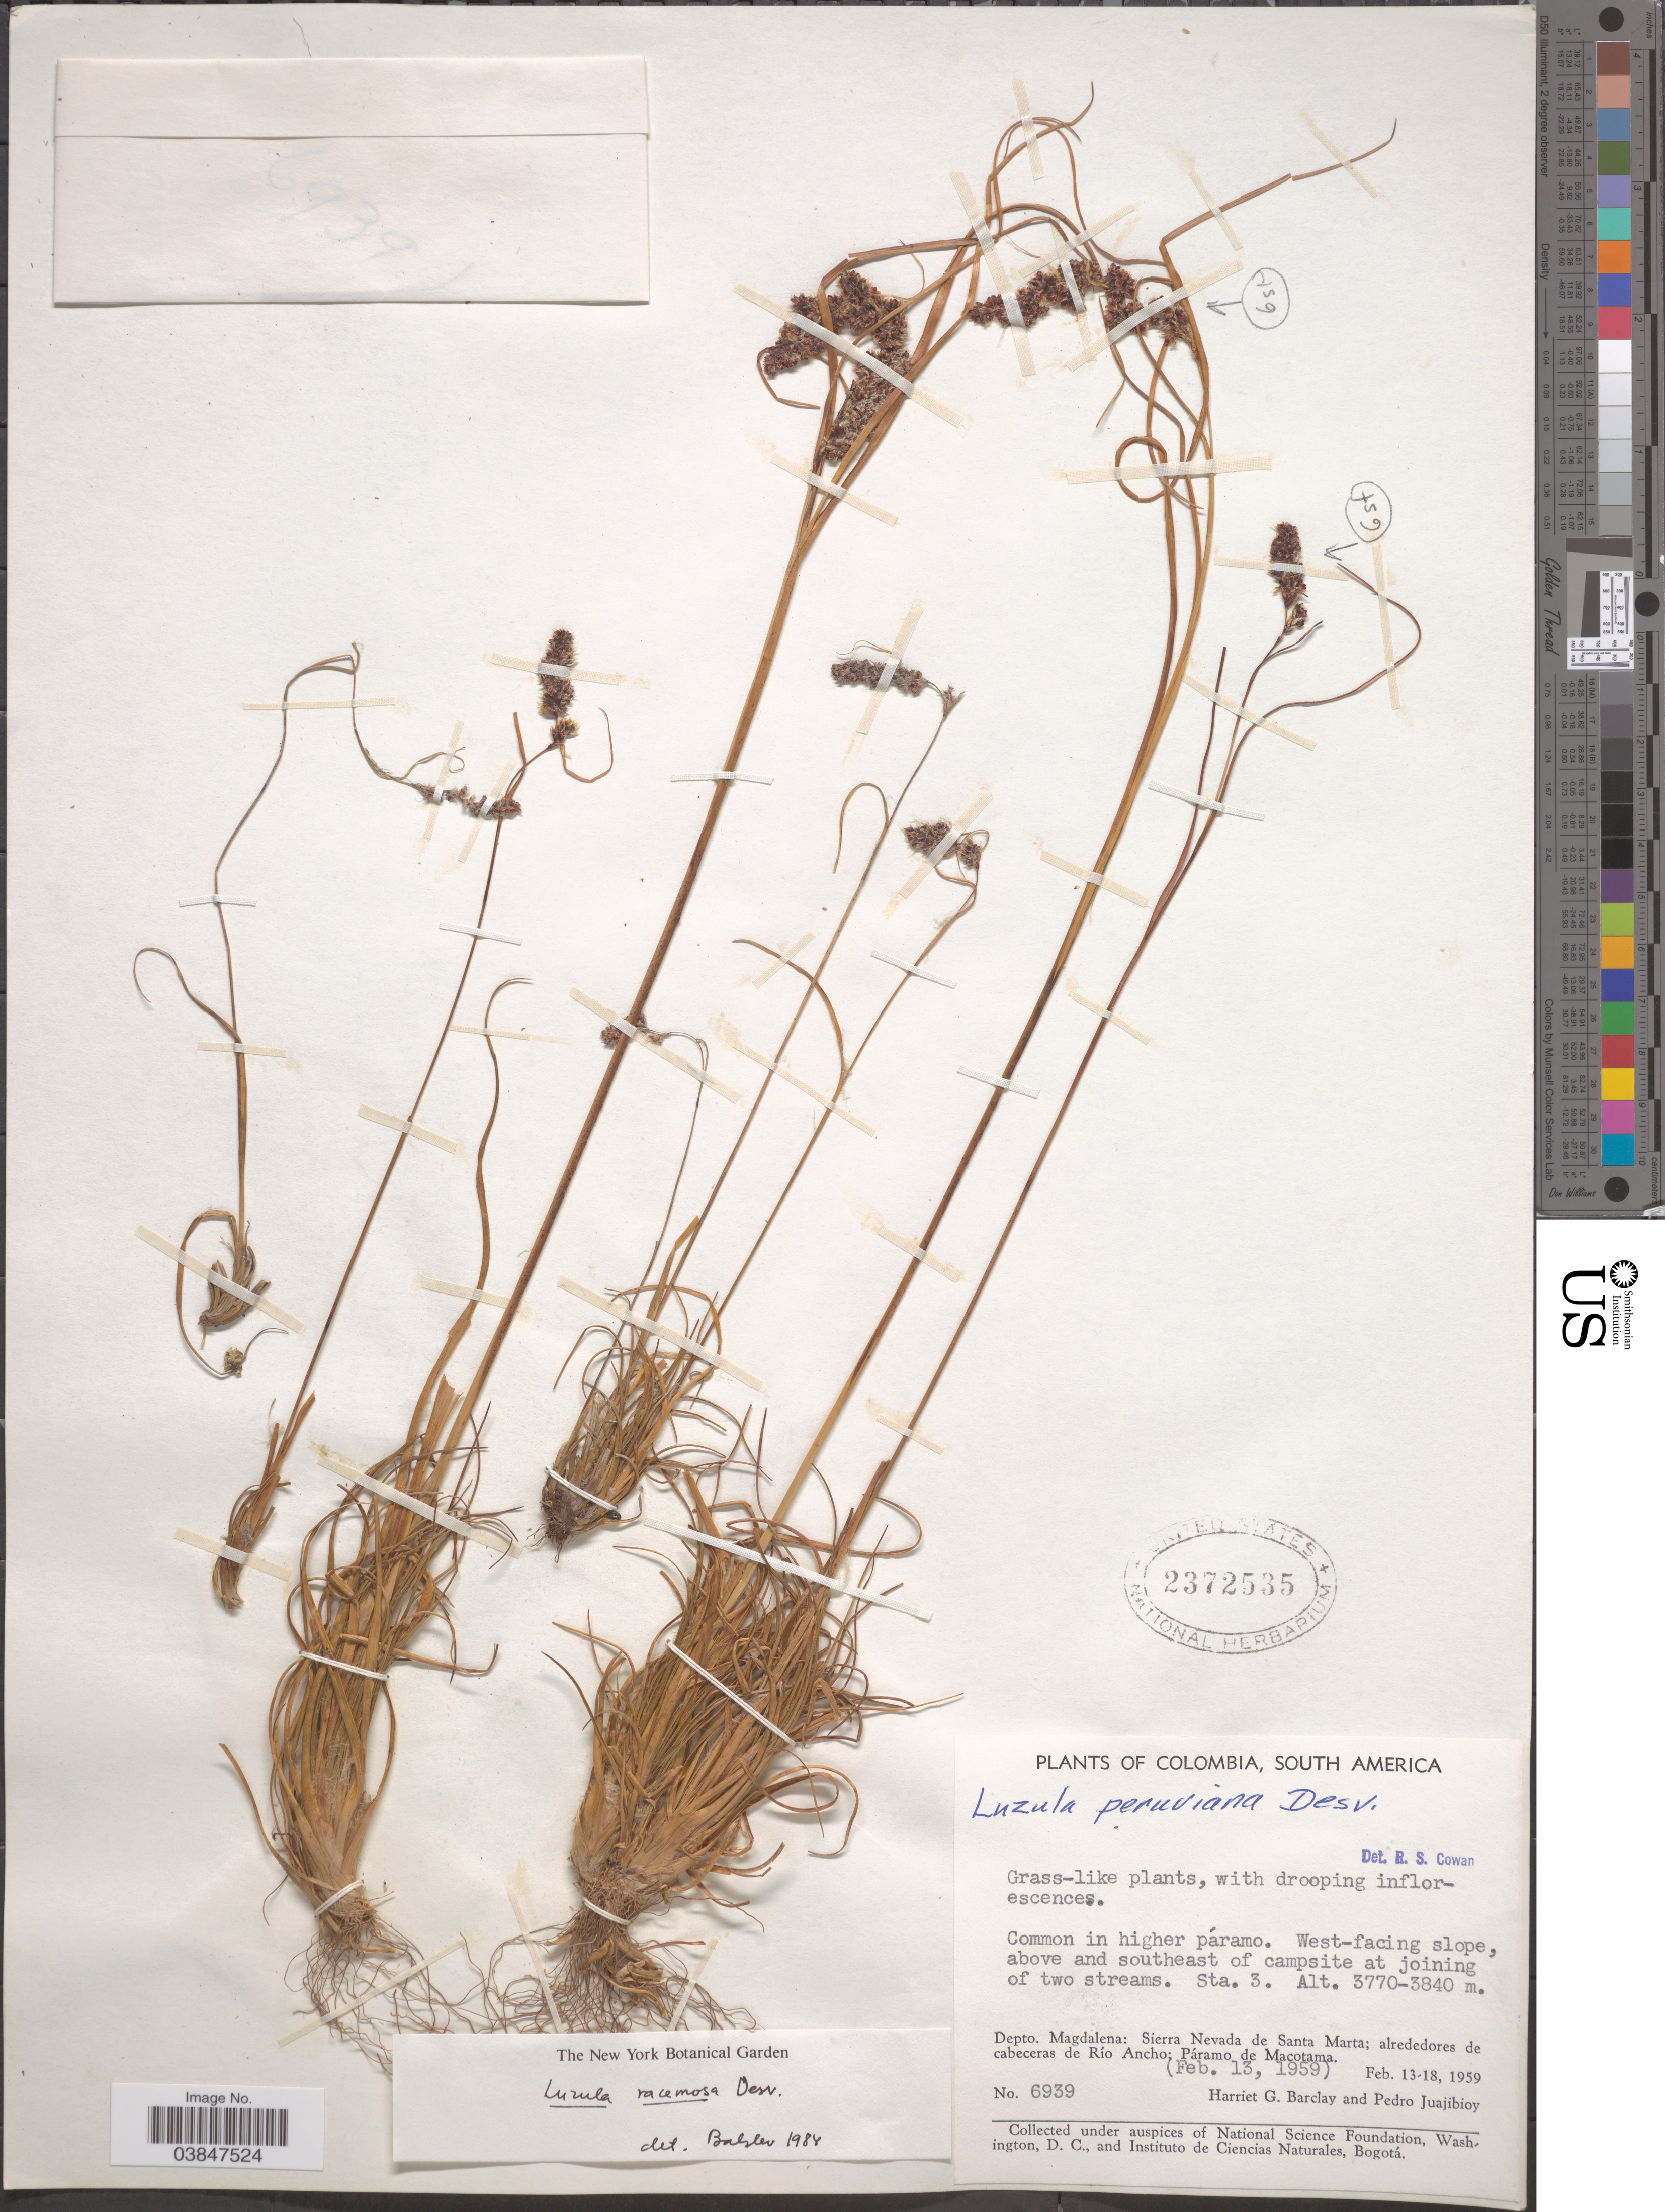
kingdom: Plantae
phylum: Tracheophyta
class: Liliopsida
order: Poales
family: Juncaceae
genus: Luzula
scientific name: Luzula racemosa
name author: Desv.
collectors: H. G. Barclay & P. Juajibioy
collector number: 6939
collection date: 1959-02-13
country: Colombia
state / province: Magdalena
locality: West-facing slope, above and southeast of campsite at joining of two streams. Sta. 3. Depto. Magdalena: Sierra Nevada de Santa Marta; alrededores de cabeceras de Río Ancho; Páramo de Macotama.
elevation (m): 3770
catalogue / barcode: US 2372535